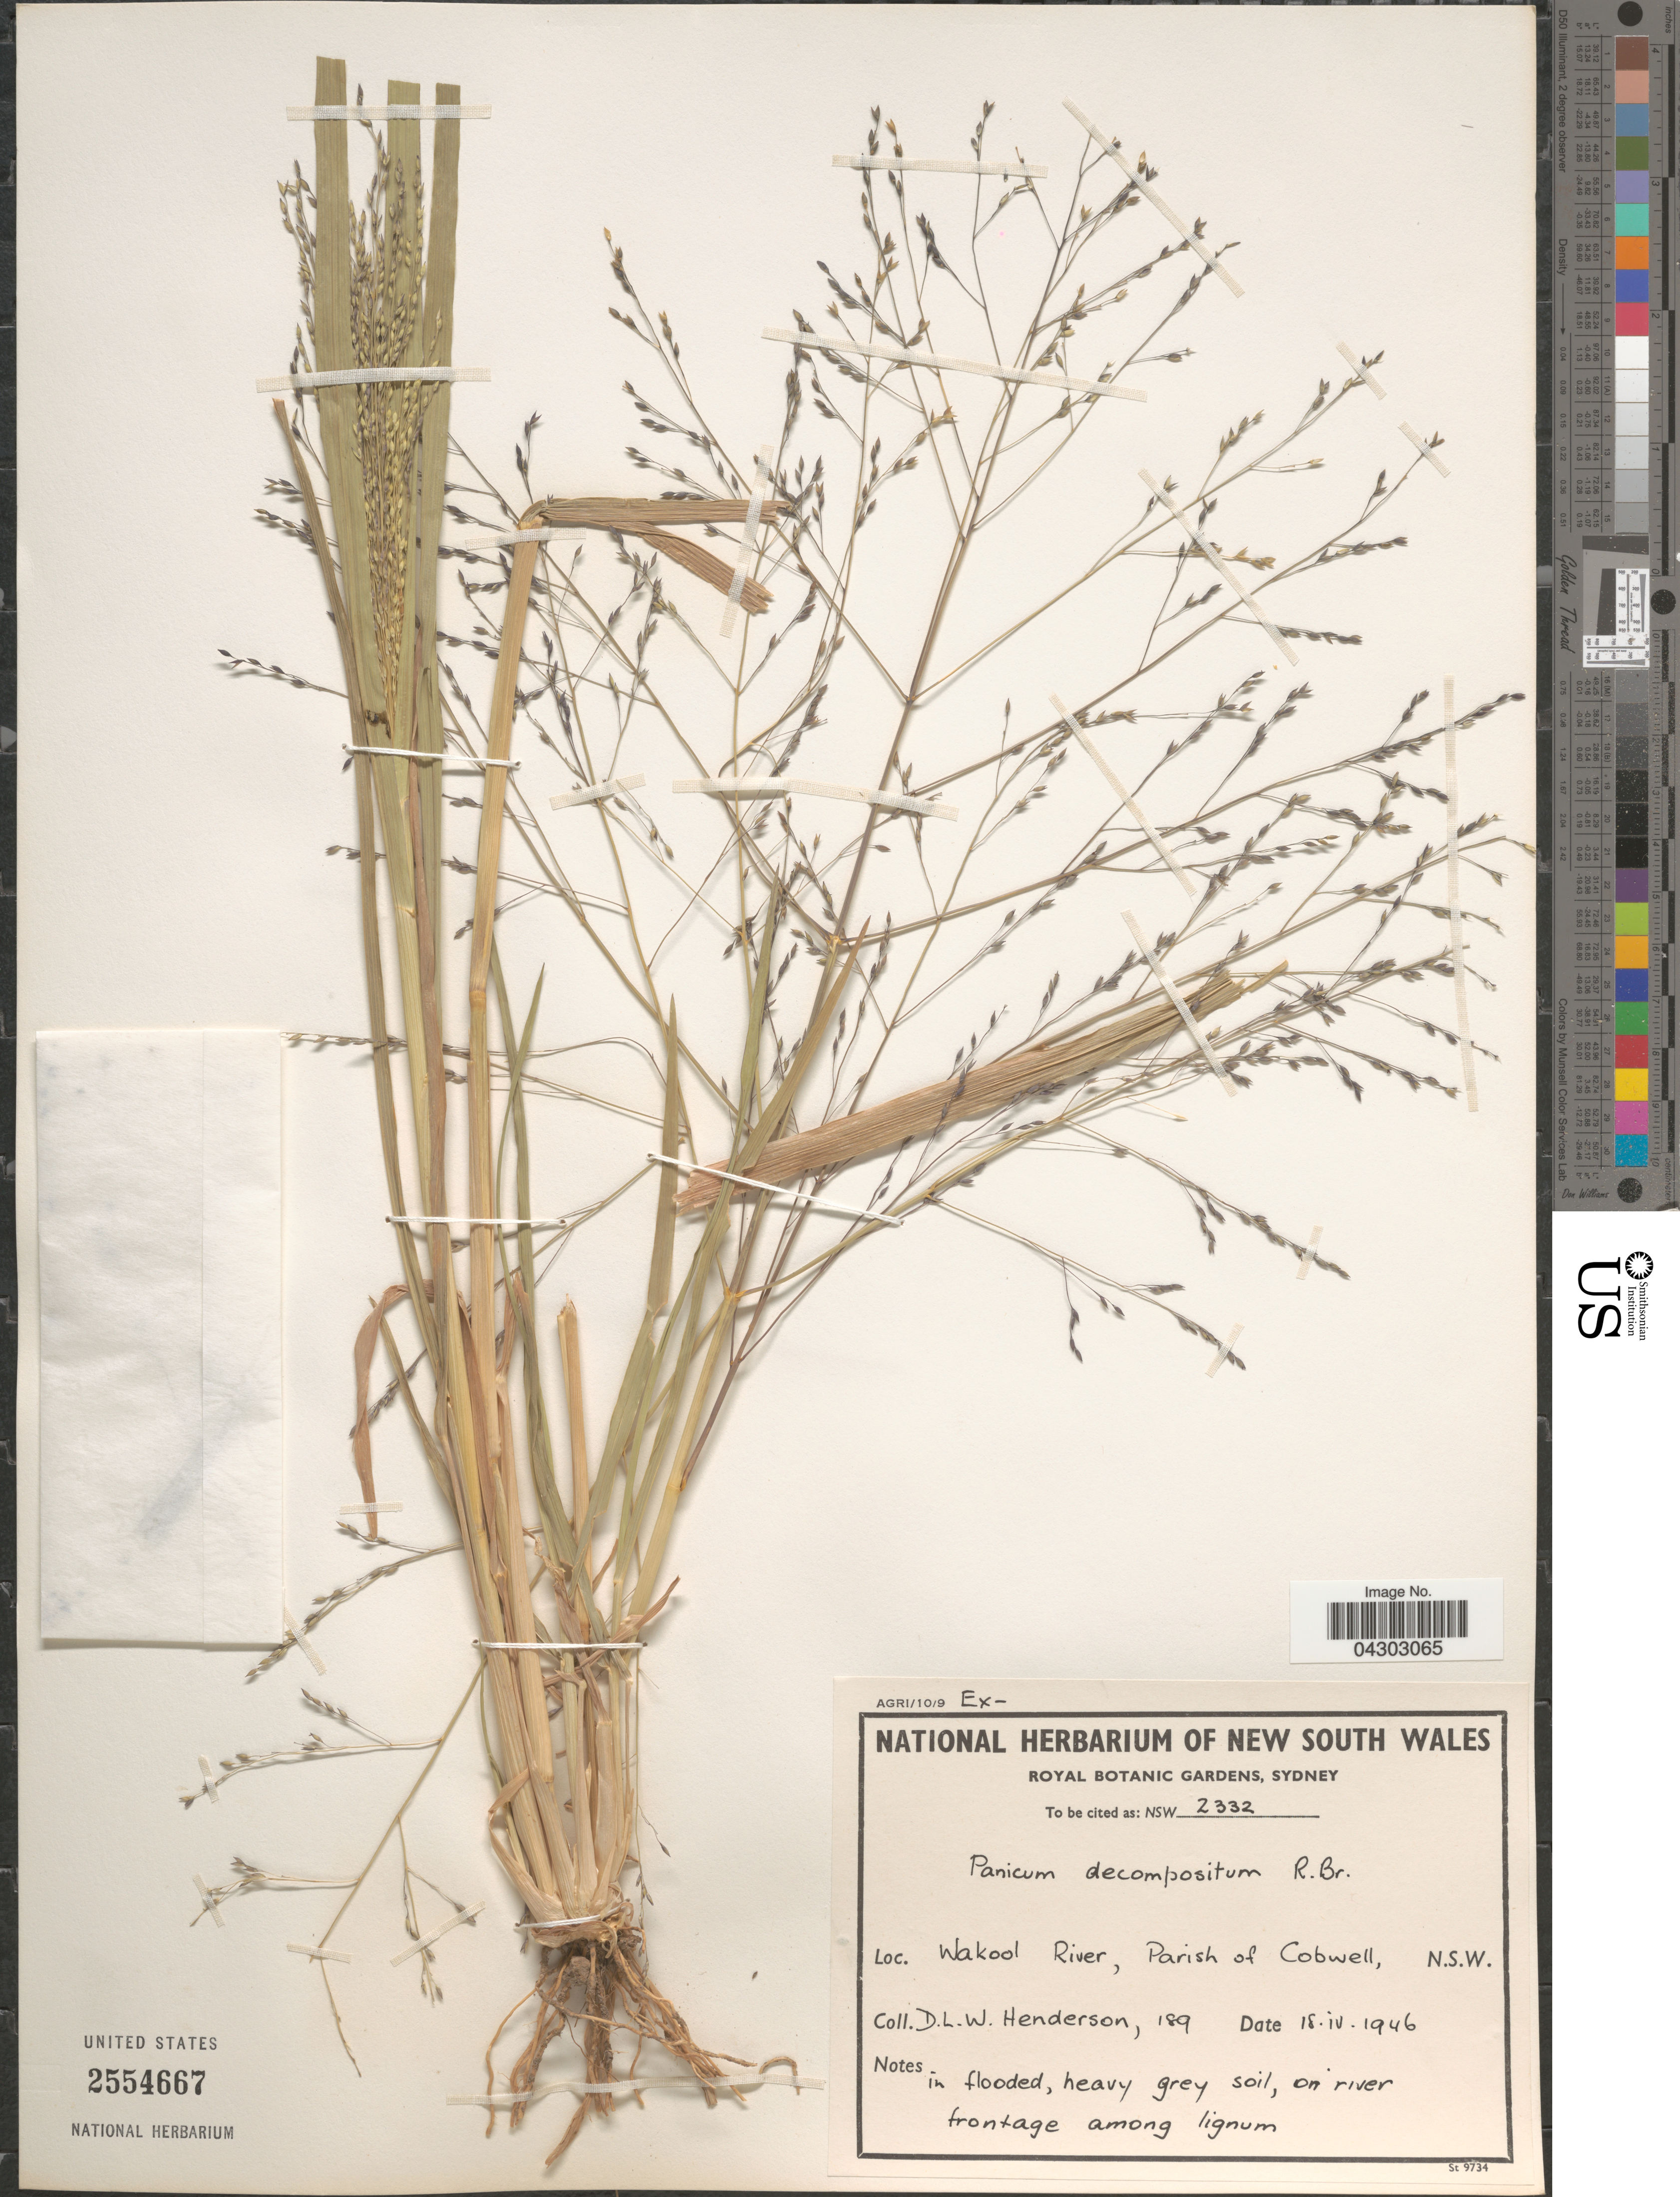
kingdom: Plantae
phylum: Tracheophyta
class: Liliopsida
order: Poales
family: Poaceae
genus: Panicum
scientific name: Panicum decompositum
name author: R. Br.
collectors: D. Henderson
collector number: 189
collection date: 1946-04-18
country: Australia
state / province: New South Wales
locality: Wakool River, Parish of Cobwell.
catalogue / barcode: US 2554667